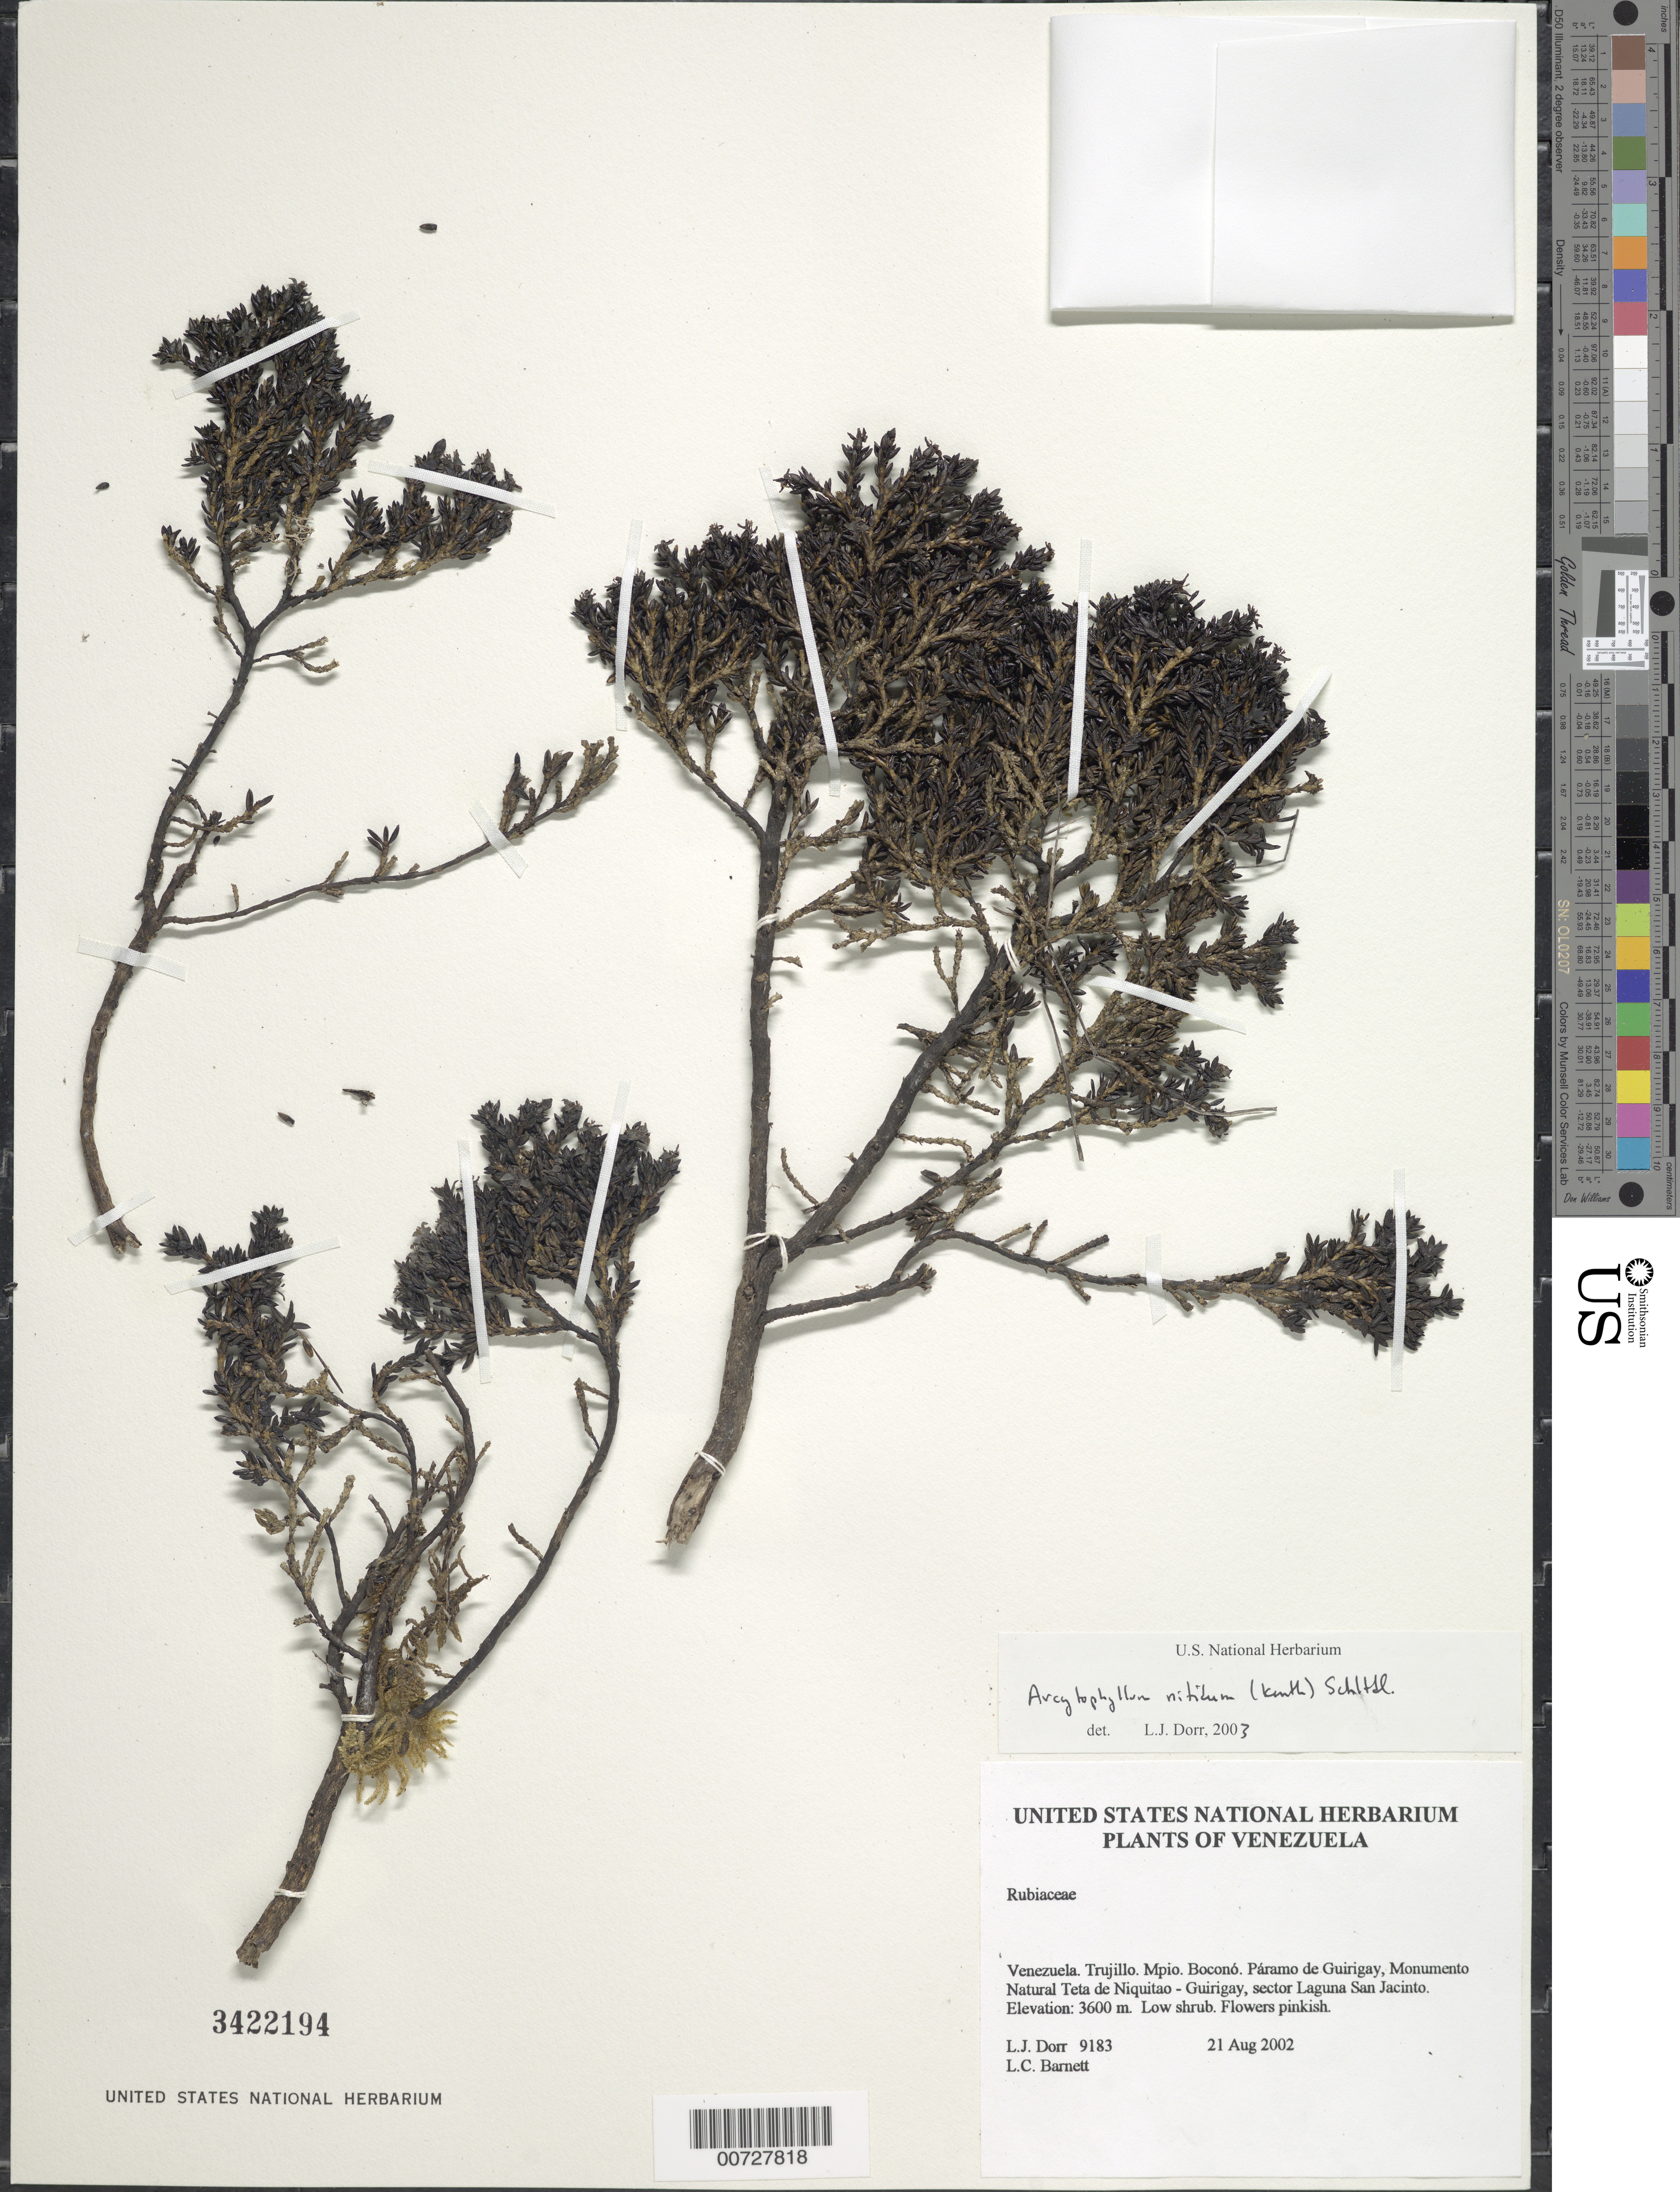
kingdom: Plantae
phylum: Tracheophyta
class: Magnoliopsida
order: Gentianales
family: Rubiaceae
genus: Arcytophyllum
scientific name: Arcytophyllum nitidum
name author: (Kunth) Schltdl.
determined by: Dorr, L. J., (BOT), Smithsonian Institution - National Museum of Natural History (UNITED STATES)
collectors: L. J. Dorr & L. C. Barnett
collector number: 9183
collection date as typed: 21 Aug 2002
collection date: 2002-08-21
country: Venezuela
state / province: Trujillo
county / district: Boconó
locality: Páramo de Guirigay, Monumento Natural Teta de Niquitao - Guirigay, sector Laguna San Jacinto.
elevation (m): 3600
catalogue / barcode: US 3422194